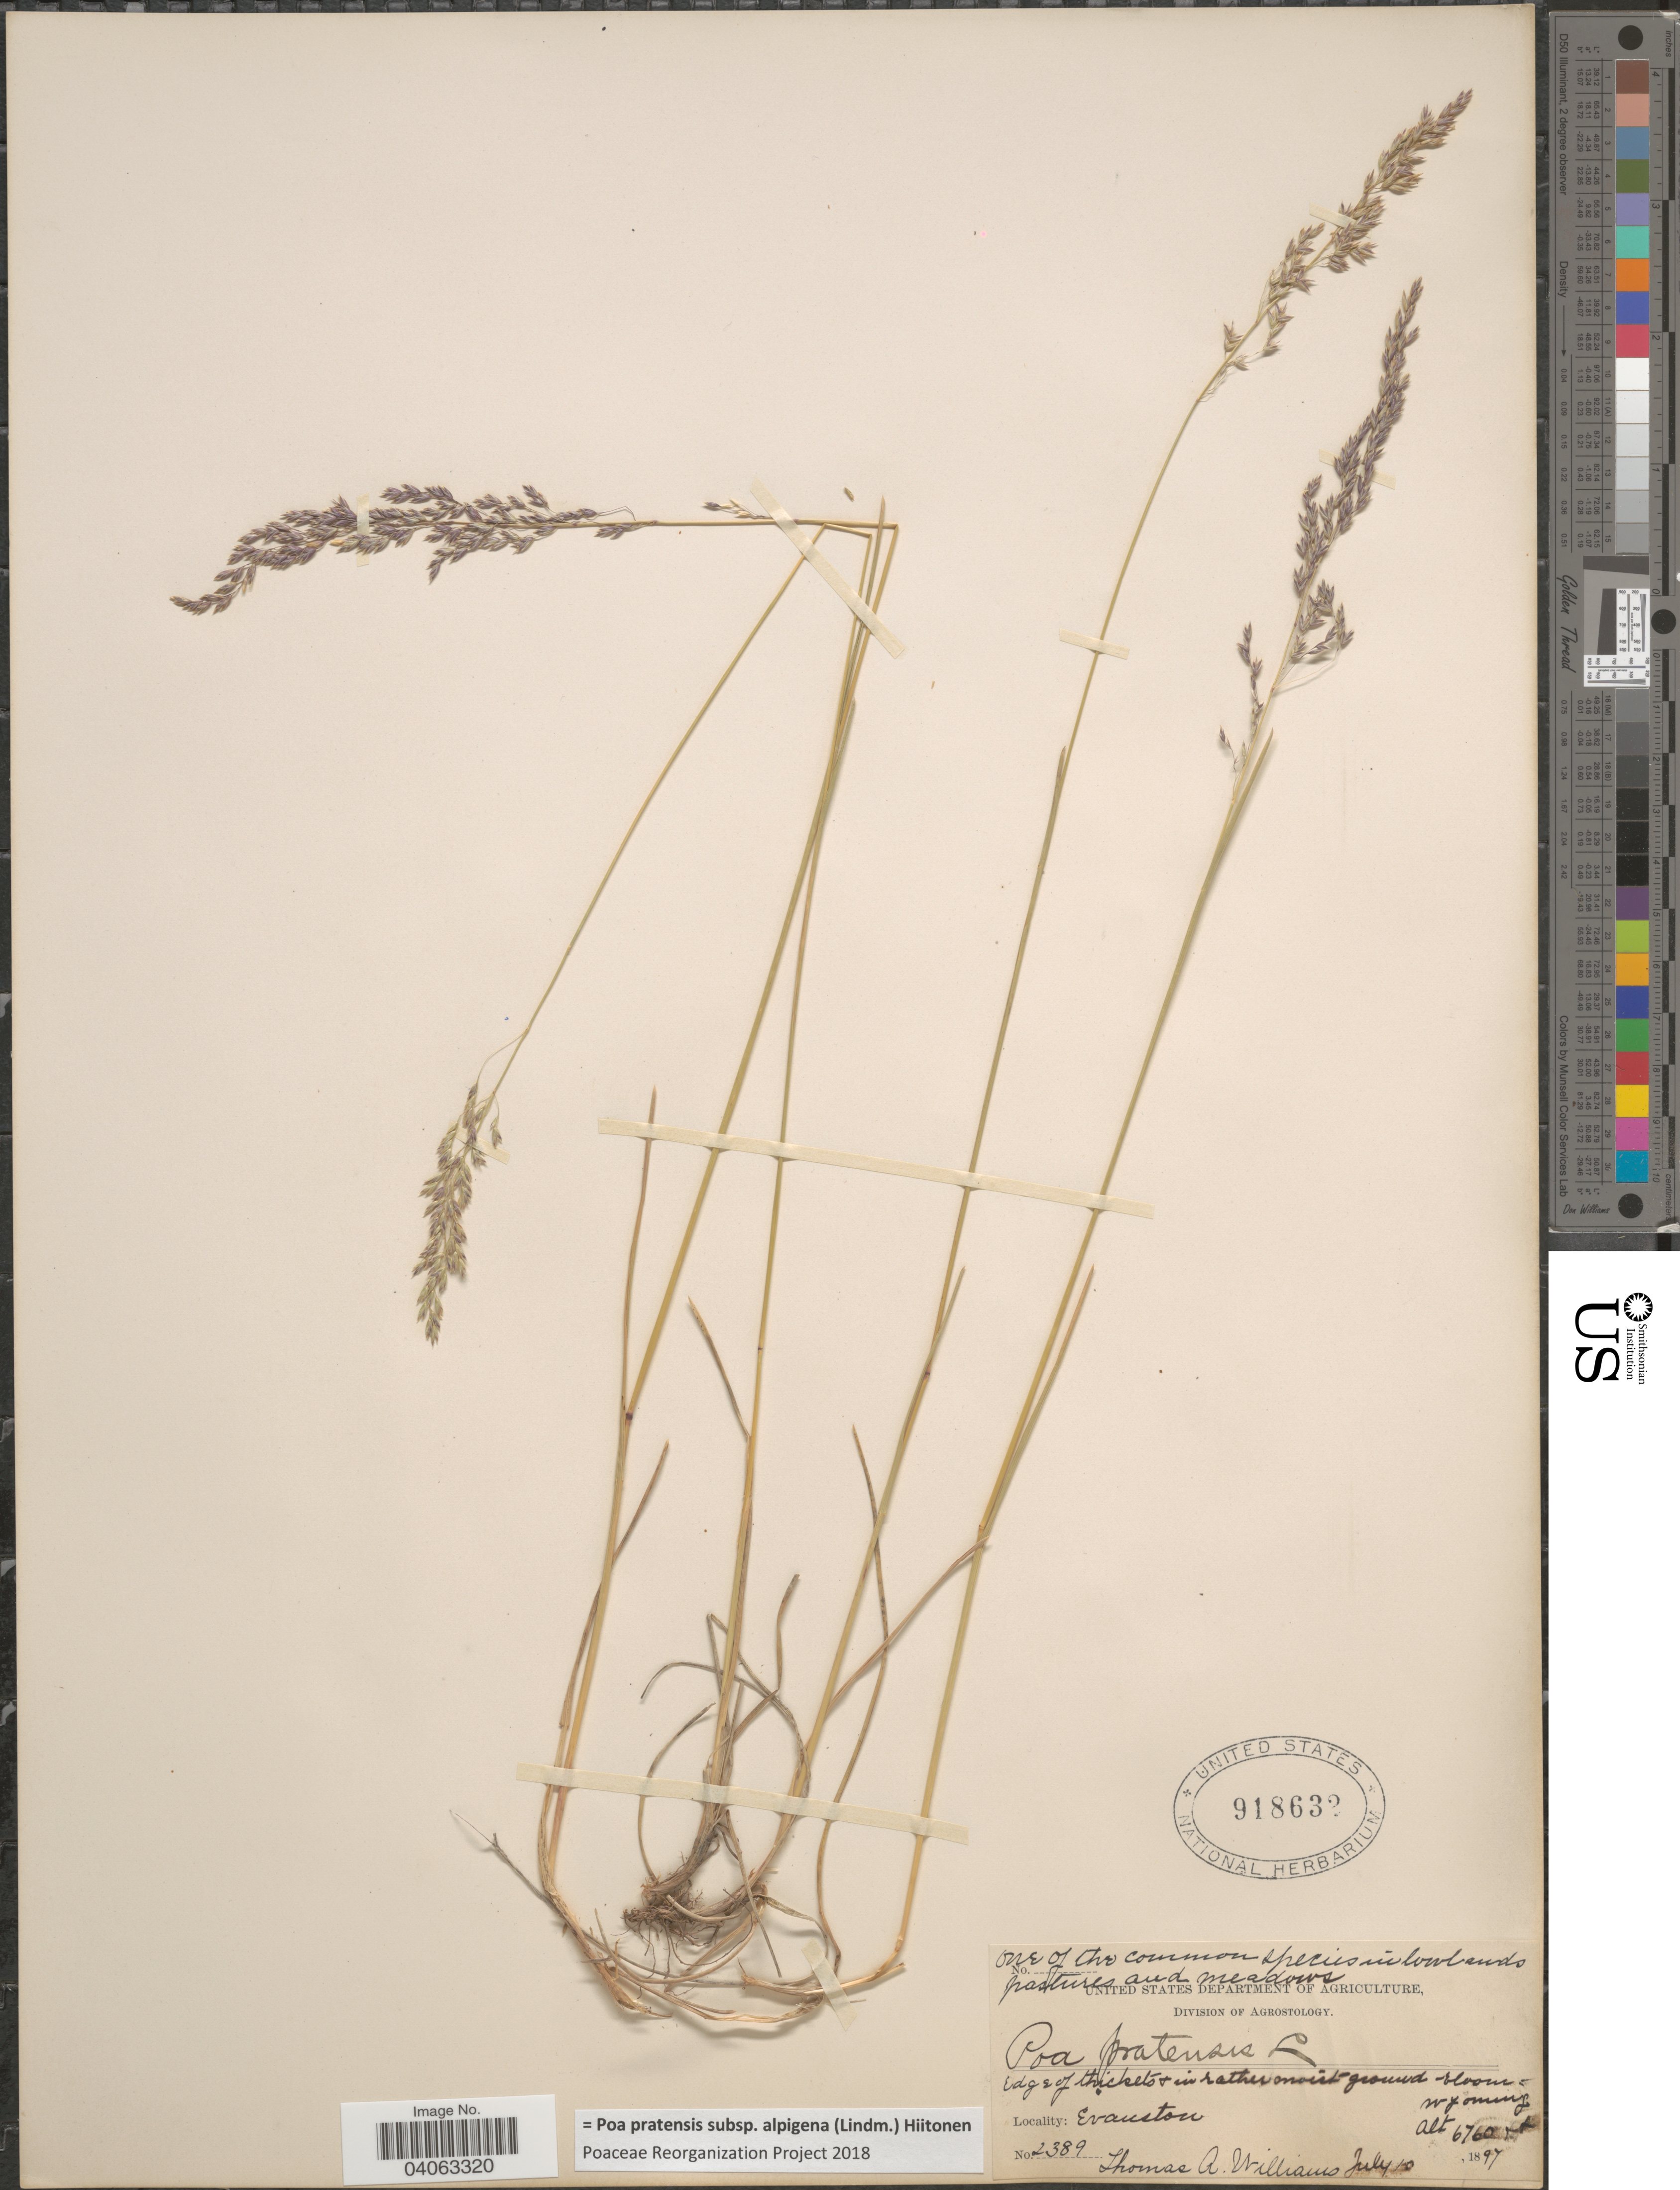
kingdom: Plantae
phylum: Tracheophyta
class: Liliopsida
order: Poales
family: Poaceae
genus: Poa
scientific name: Poa pratensis subsp. alpigena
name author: (Lindm.) Hiitonen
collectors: T. A. Williams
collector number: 2389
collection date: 1897-07-10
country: United States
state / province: Wyoming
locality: Evanston.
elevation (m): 2060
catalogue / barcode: US 918632